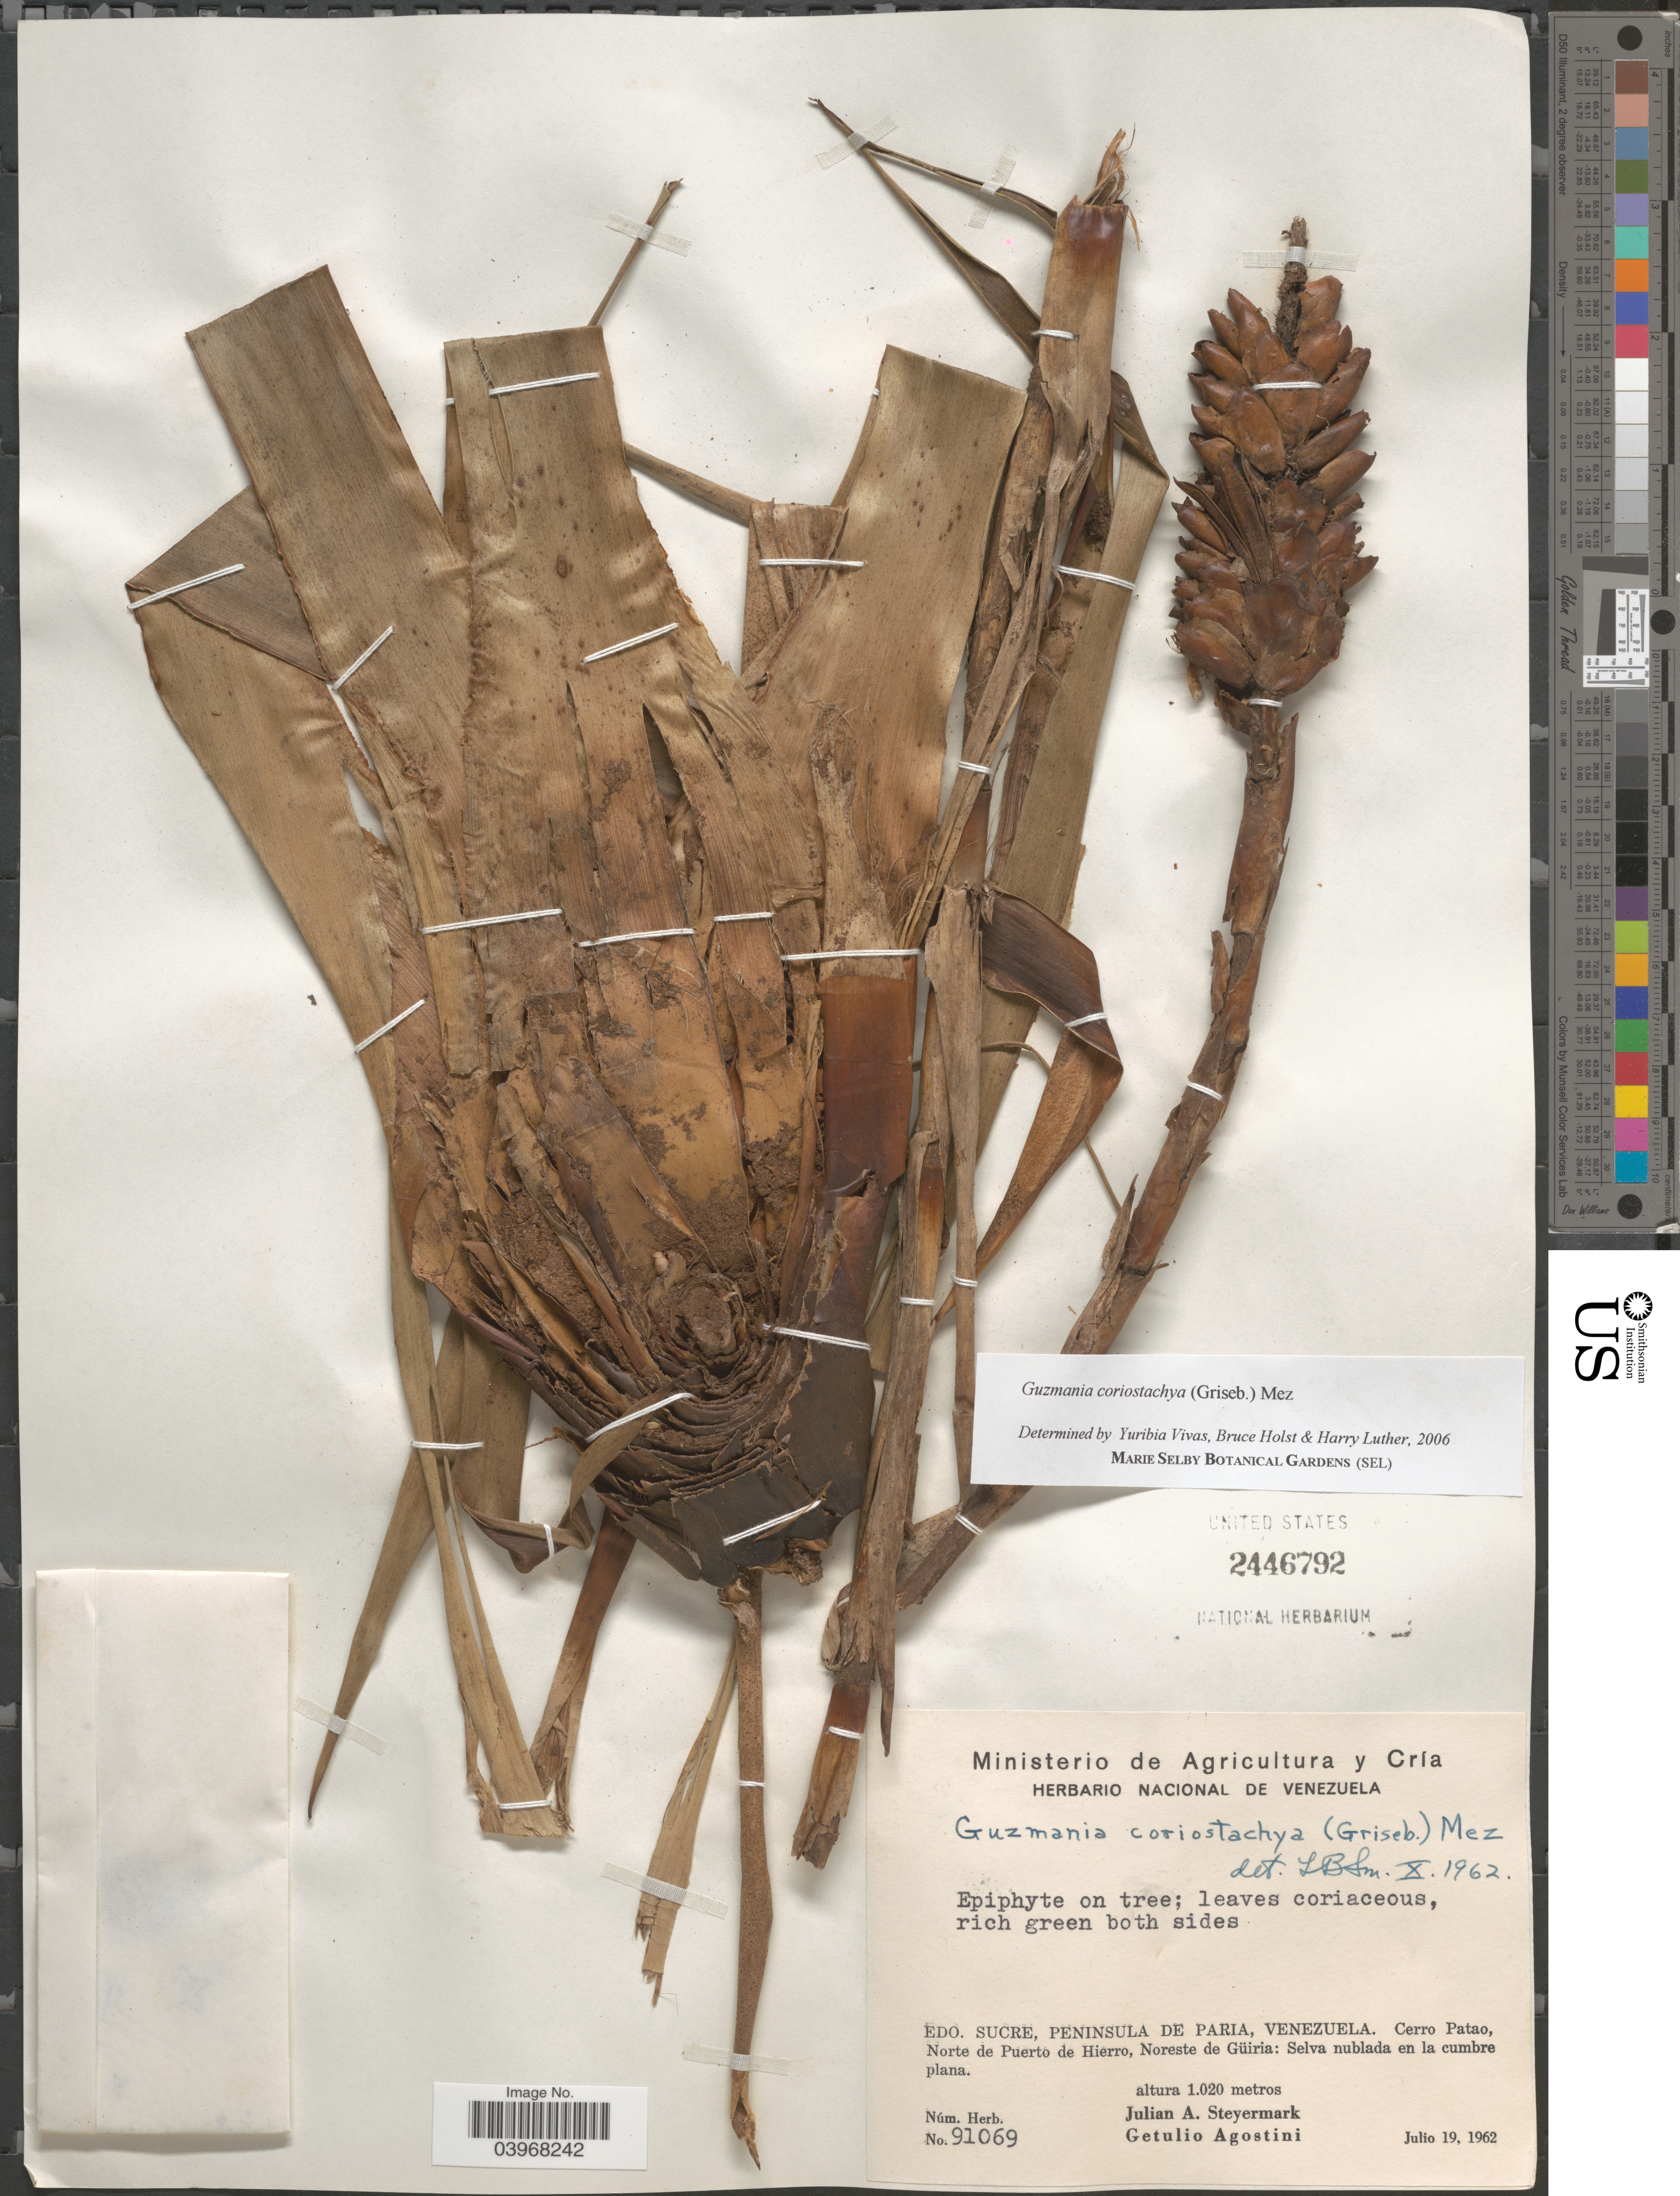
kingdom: Plantae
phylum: Tracheophyta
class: Liliopsida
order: Poales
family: Bromeliaceae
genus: Guzmania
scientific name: Guzmania coriostachya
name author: (Griseb.) Mez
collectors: J. Steyermark & G. Agostini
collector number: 91069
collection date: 1962-07-19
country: Venezuela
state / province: Sucre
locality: Peninsula de Paria. Cerro Patao, Norte de Puerto de Hierro, Noreste de Güiria: Selva nublada en la cumbre plana.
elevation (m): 1020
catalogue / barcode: US 2446792